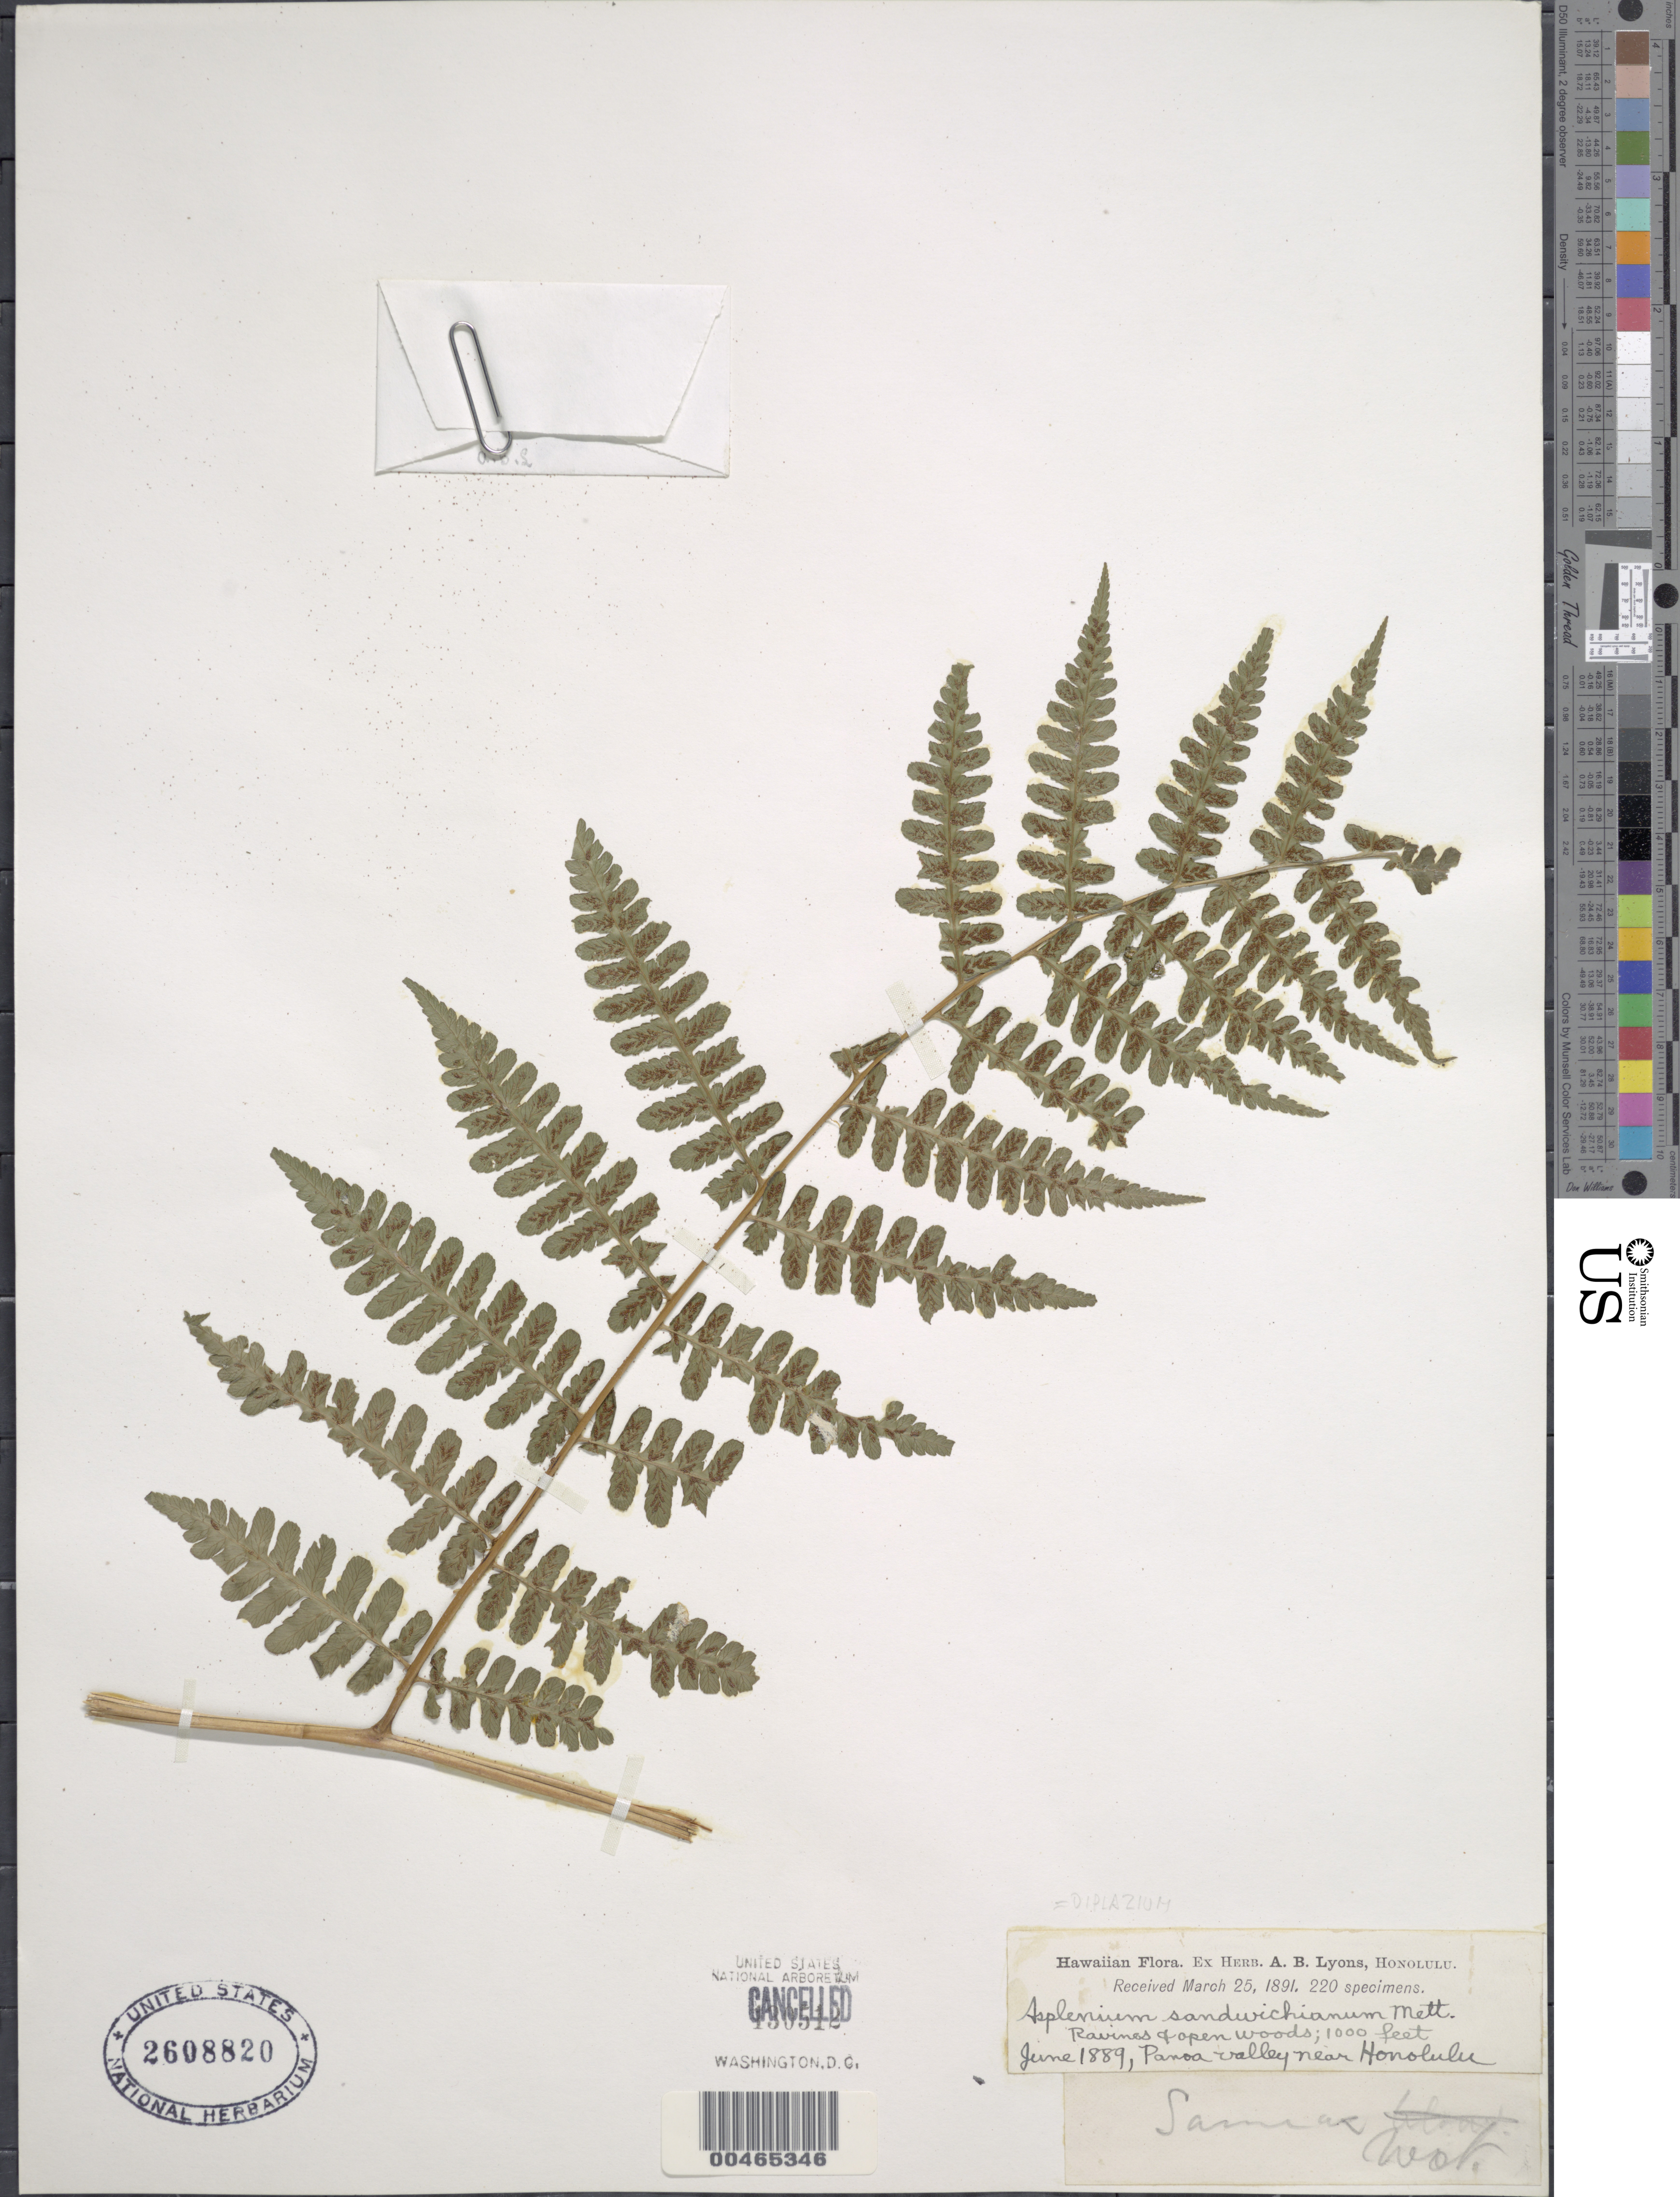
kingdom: Plantae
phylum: Tracheophyta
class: Polypodiopsida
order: Polypodiales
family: Athyriaceae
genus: Diplazium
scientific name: Diplazium sandwichianum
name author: (C. Presl) Diels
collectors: A. B. Lyons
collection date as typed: Jun 1889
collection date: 1889-06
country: United States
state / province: Hawaii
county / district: Honolulu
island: Oahu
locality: Panoa Valley near Honolulu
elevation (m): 305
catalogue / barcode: US 2608820